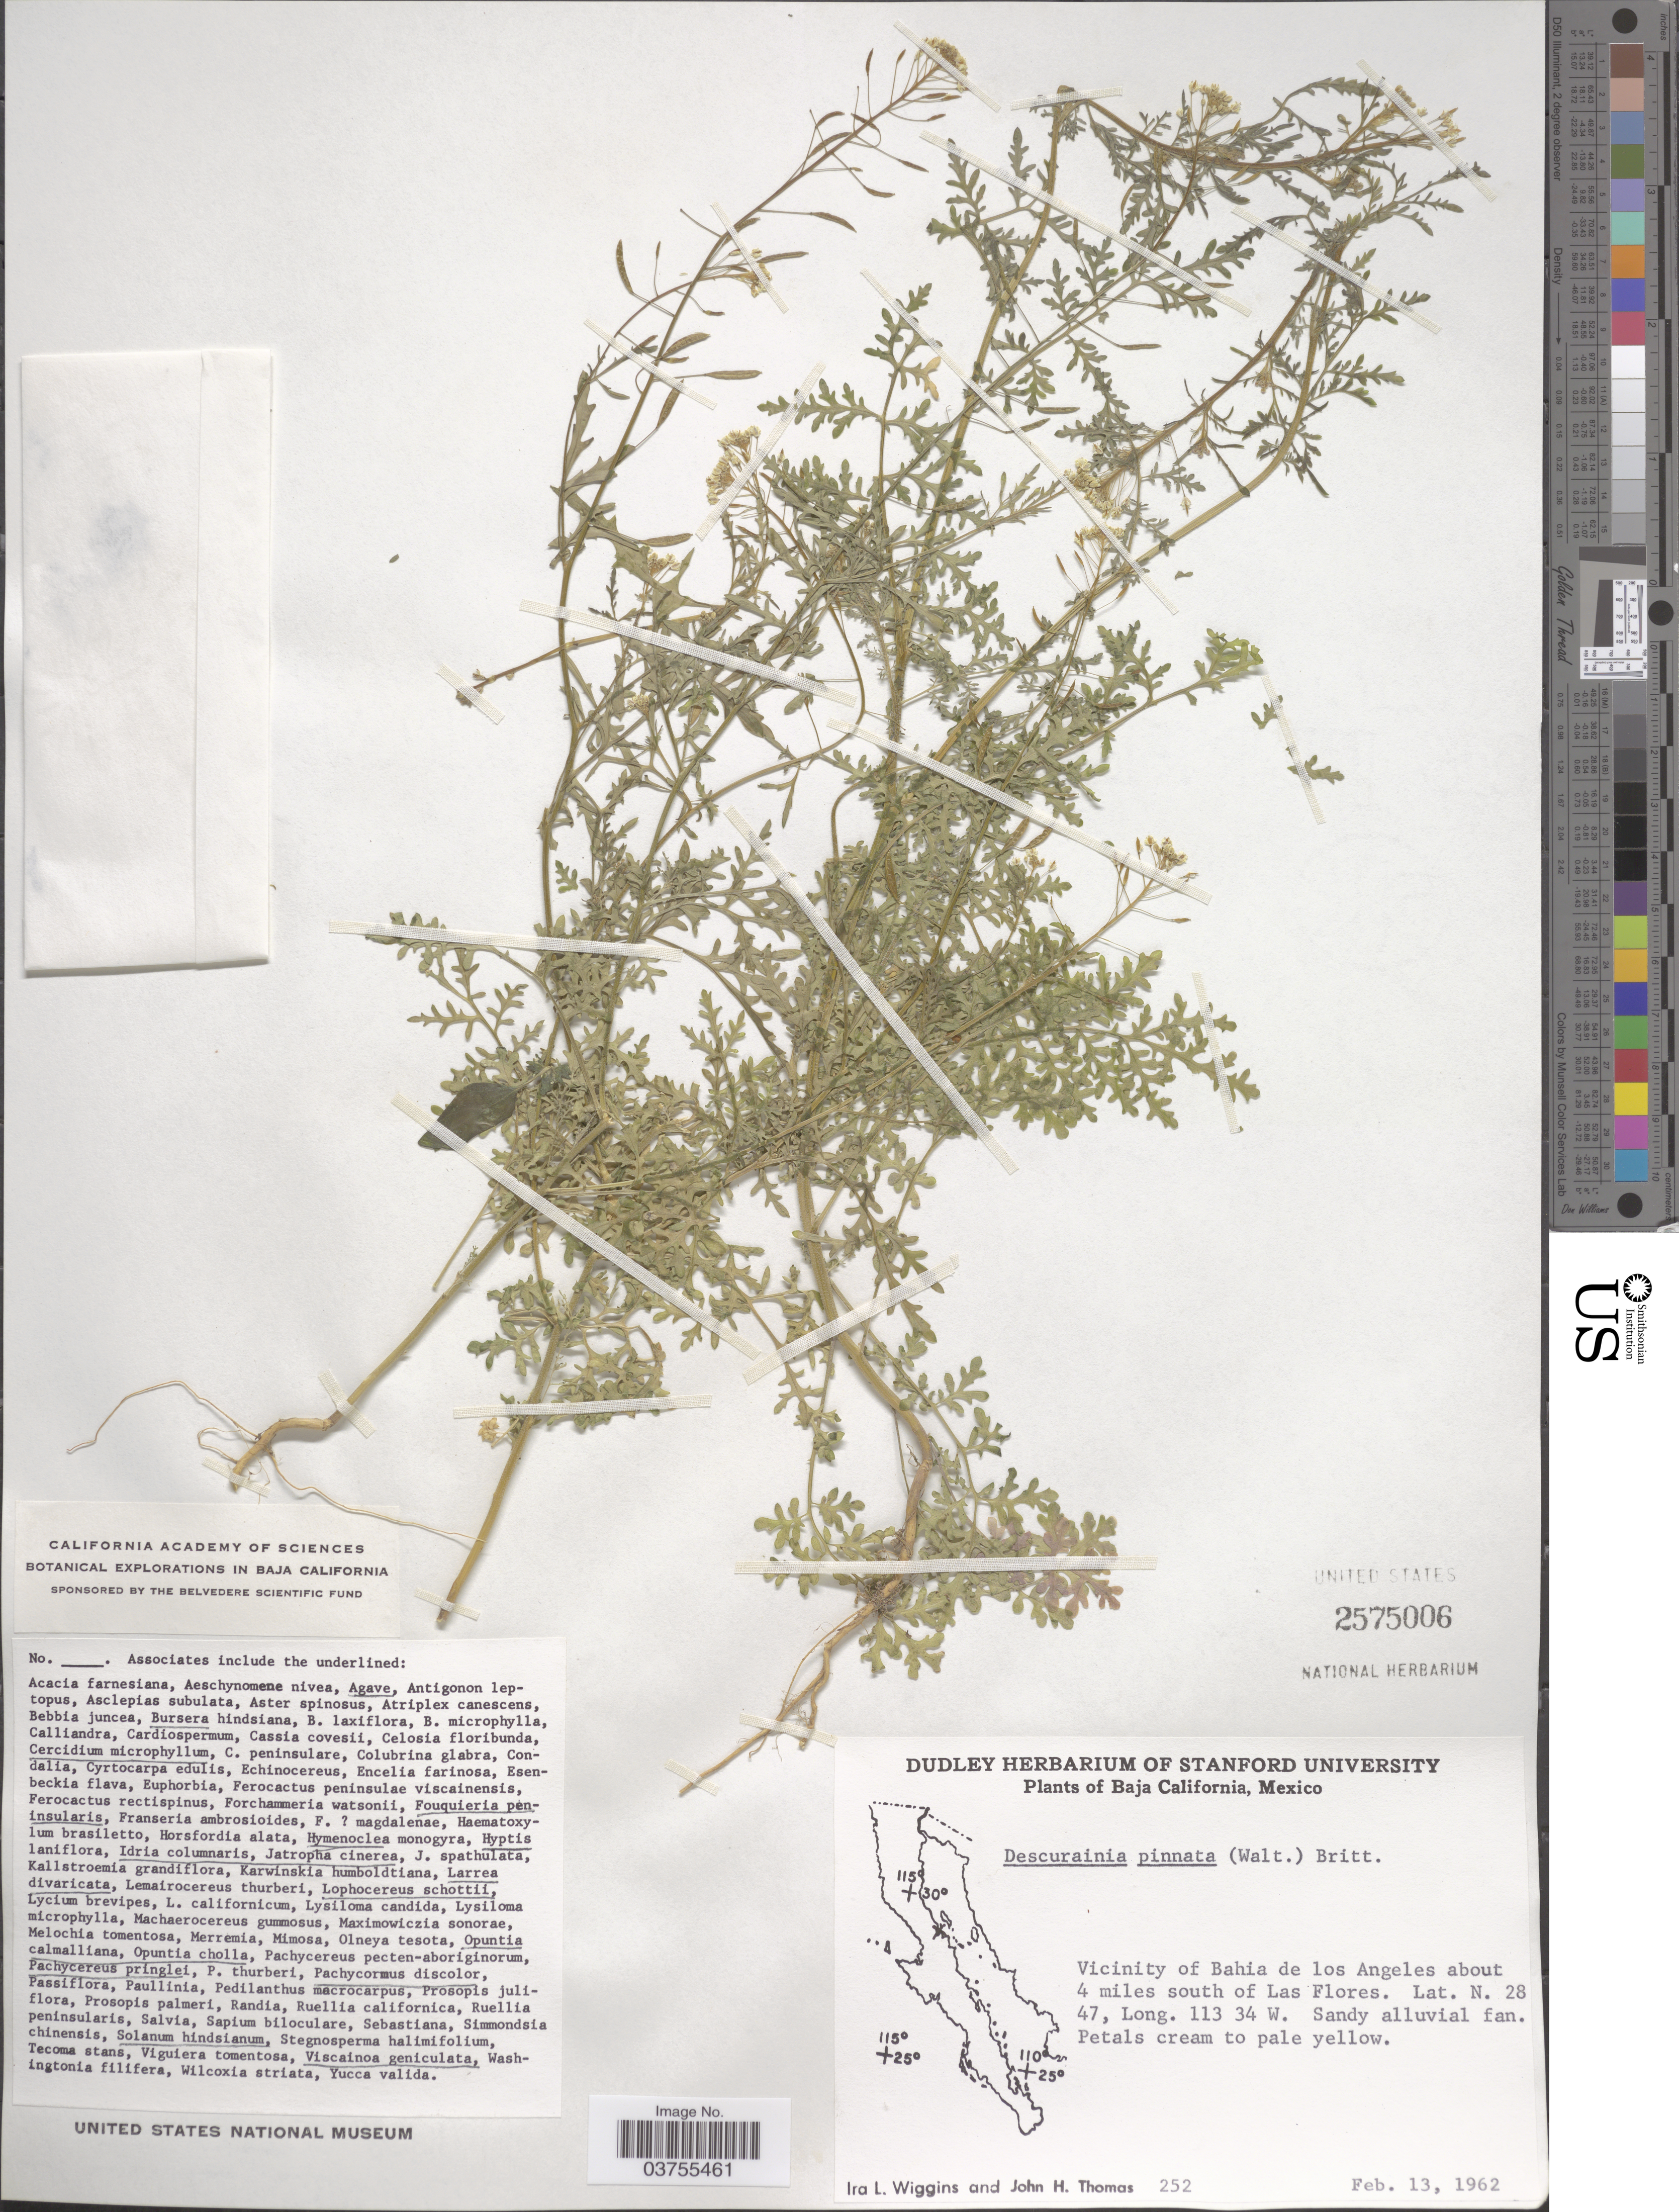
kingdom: Plantae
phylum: Tracheophyta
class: Magnoliopsida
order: Brassicales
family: Brassicaceae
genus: Descurainia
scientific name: Descurainia pinnata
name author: (Walter) Britton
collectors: I. L. Wiggins & J. H. Thomas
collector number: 252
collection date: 1962-02-13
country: Mexico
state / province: Baja California Norte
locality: Vicinity of Bahia de los Angeles about 4 miles south of Las Flores.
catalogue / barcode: US 2575006